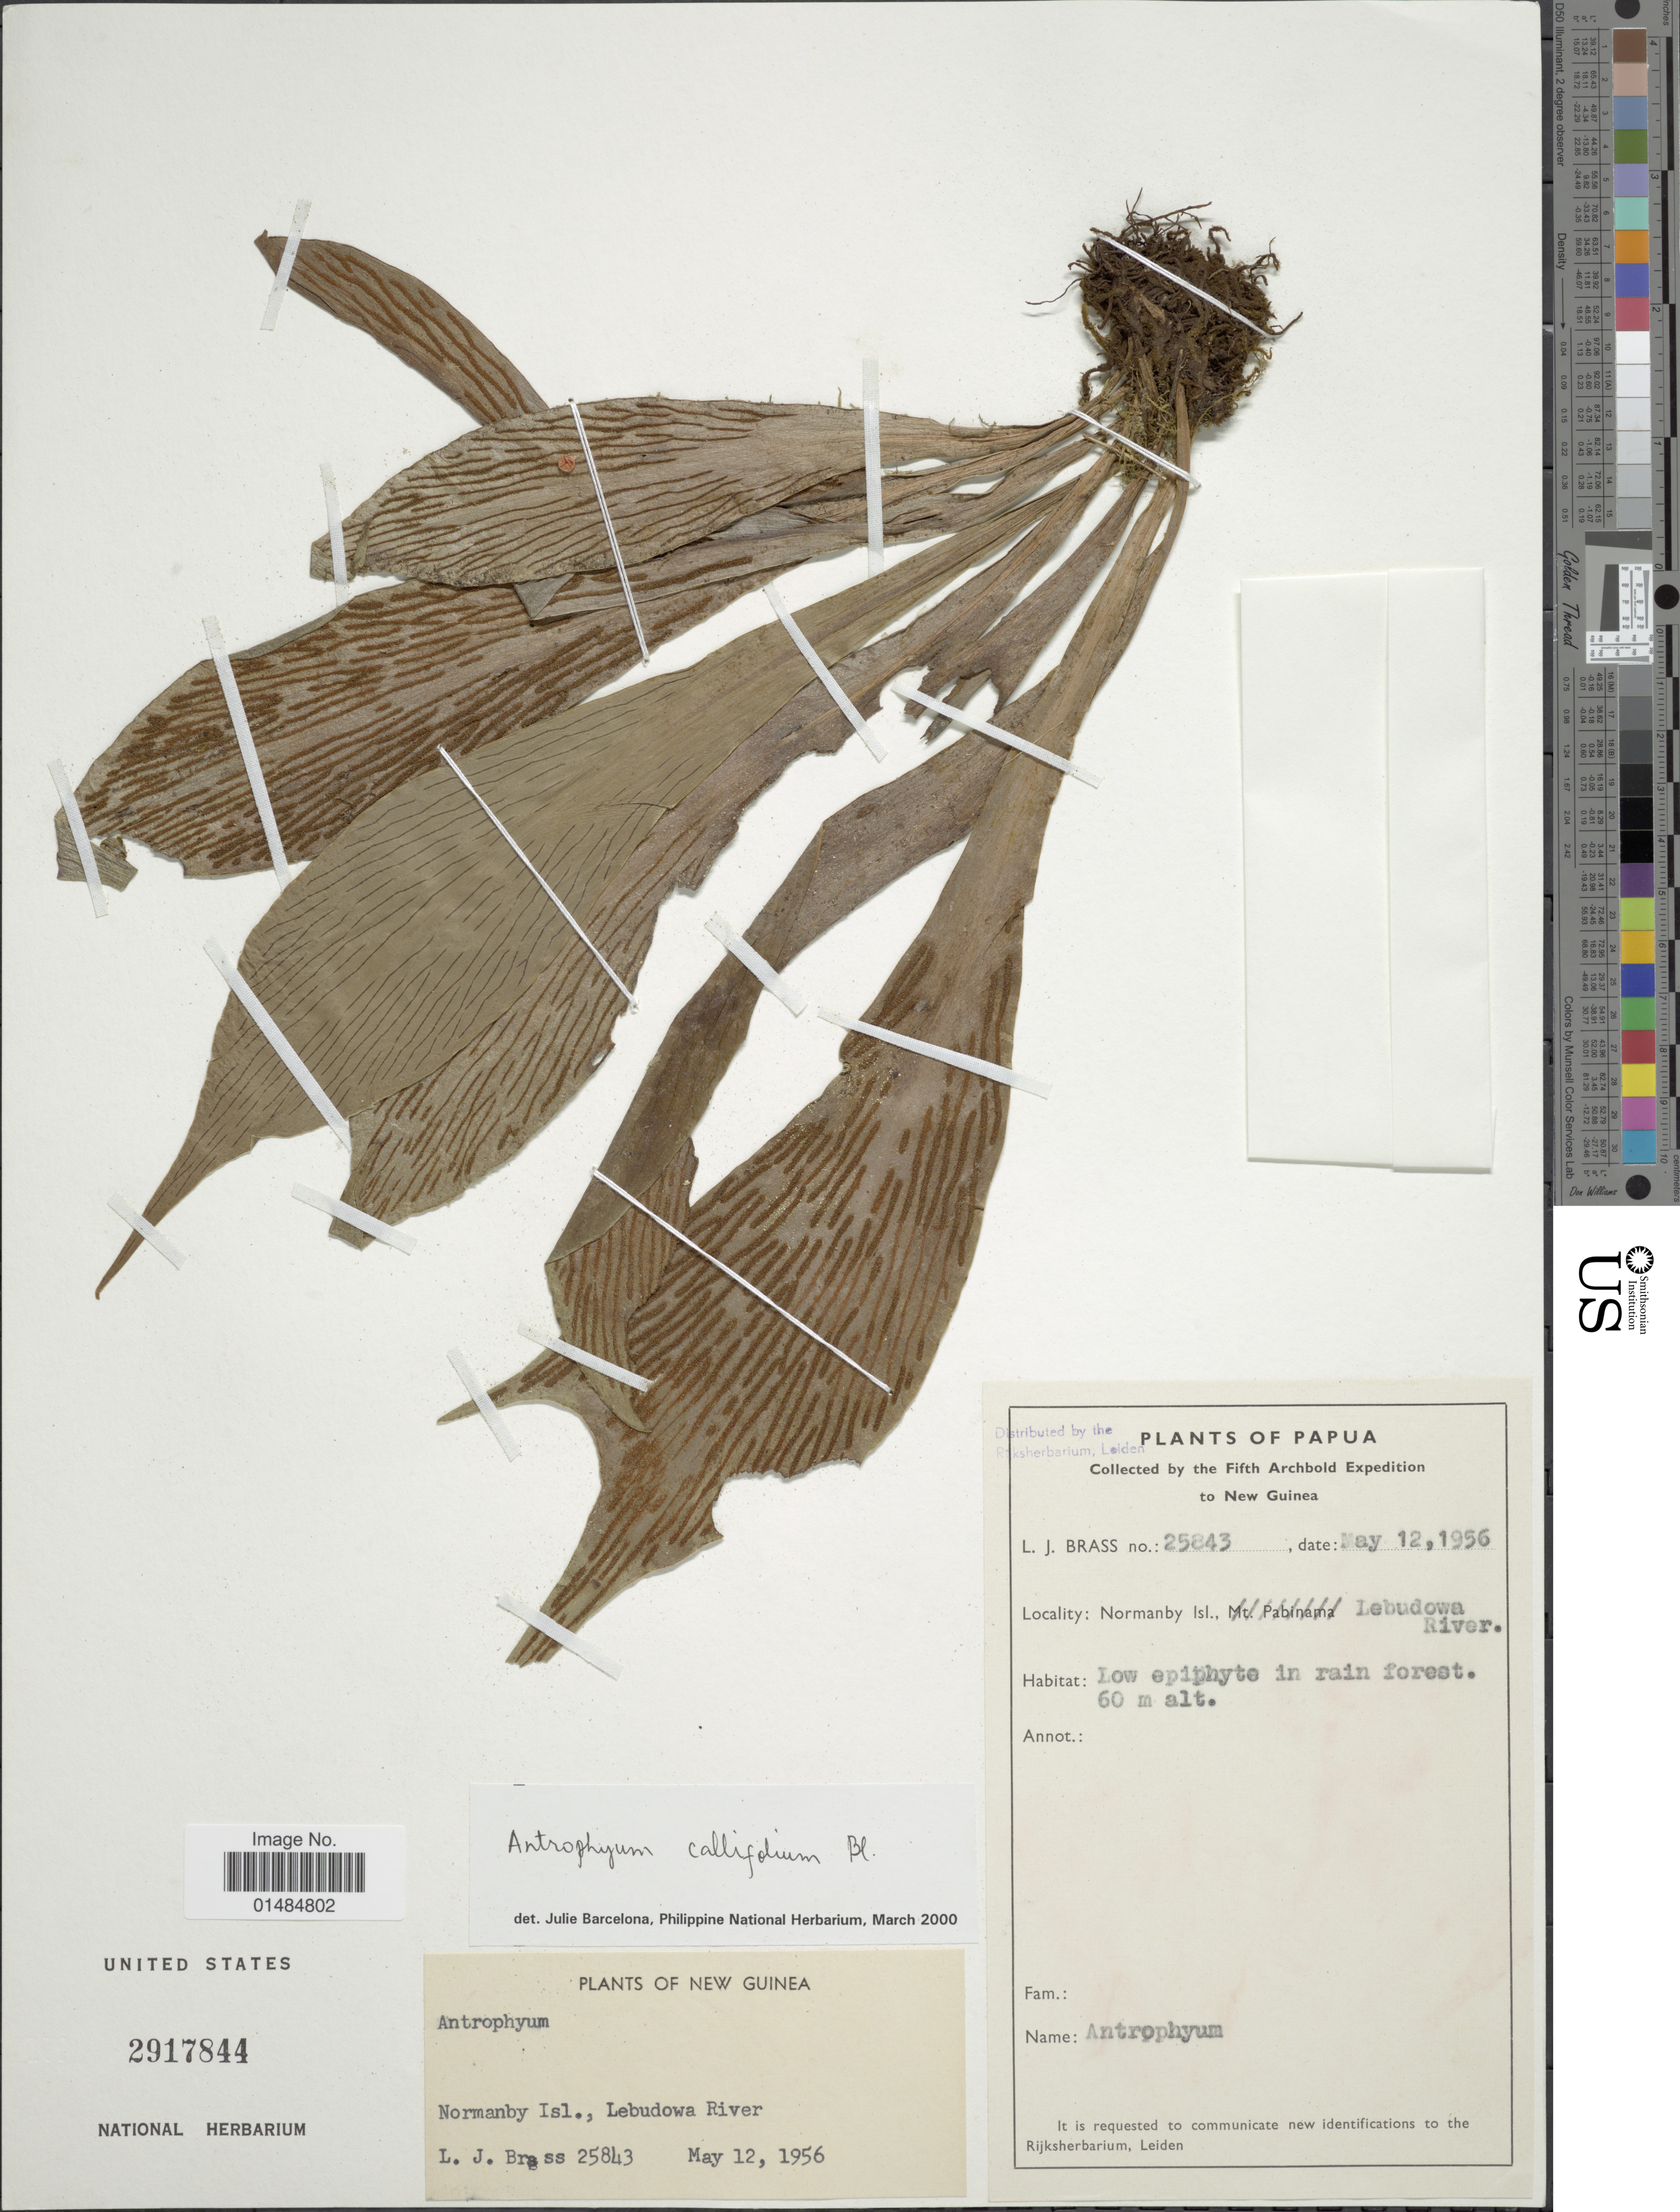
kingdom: Plantae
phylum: Tracheophyta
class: Polypodiopsida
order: Polypodiales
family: Pteridaceae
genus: Antrophyum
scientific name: Antrophyum callifolium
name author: Blume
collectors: L. J. Brass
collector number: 25843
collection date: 1956-05-12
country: Papua New Guinea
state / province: Milne Bay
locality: Normanby Isl.; Lebudowa River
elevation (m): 60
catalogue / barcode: US 2917844